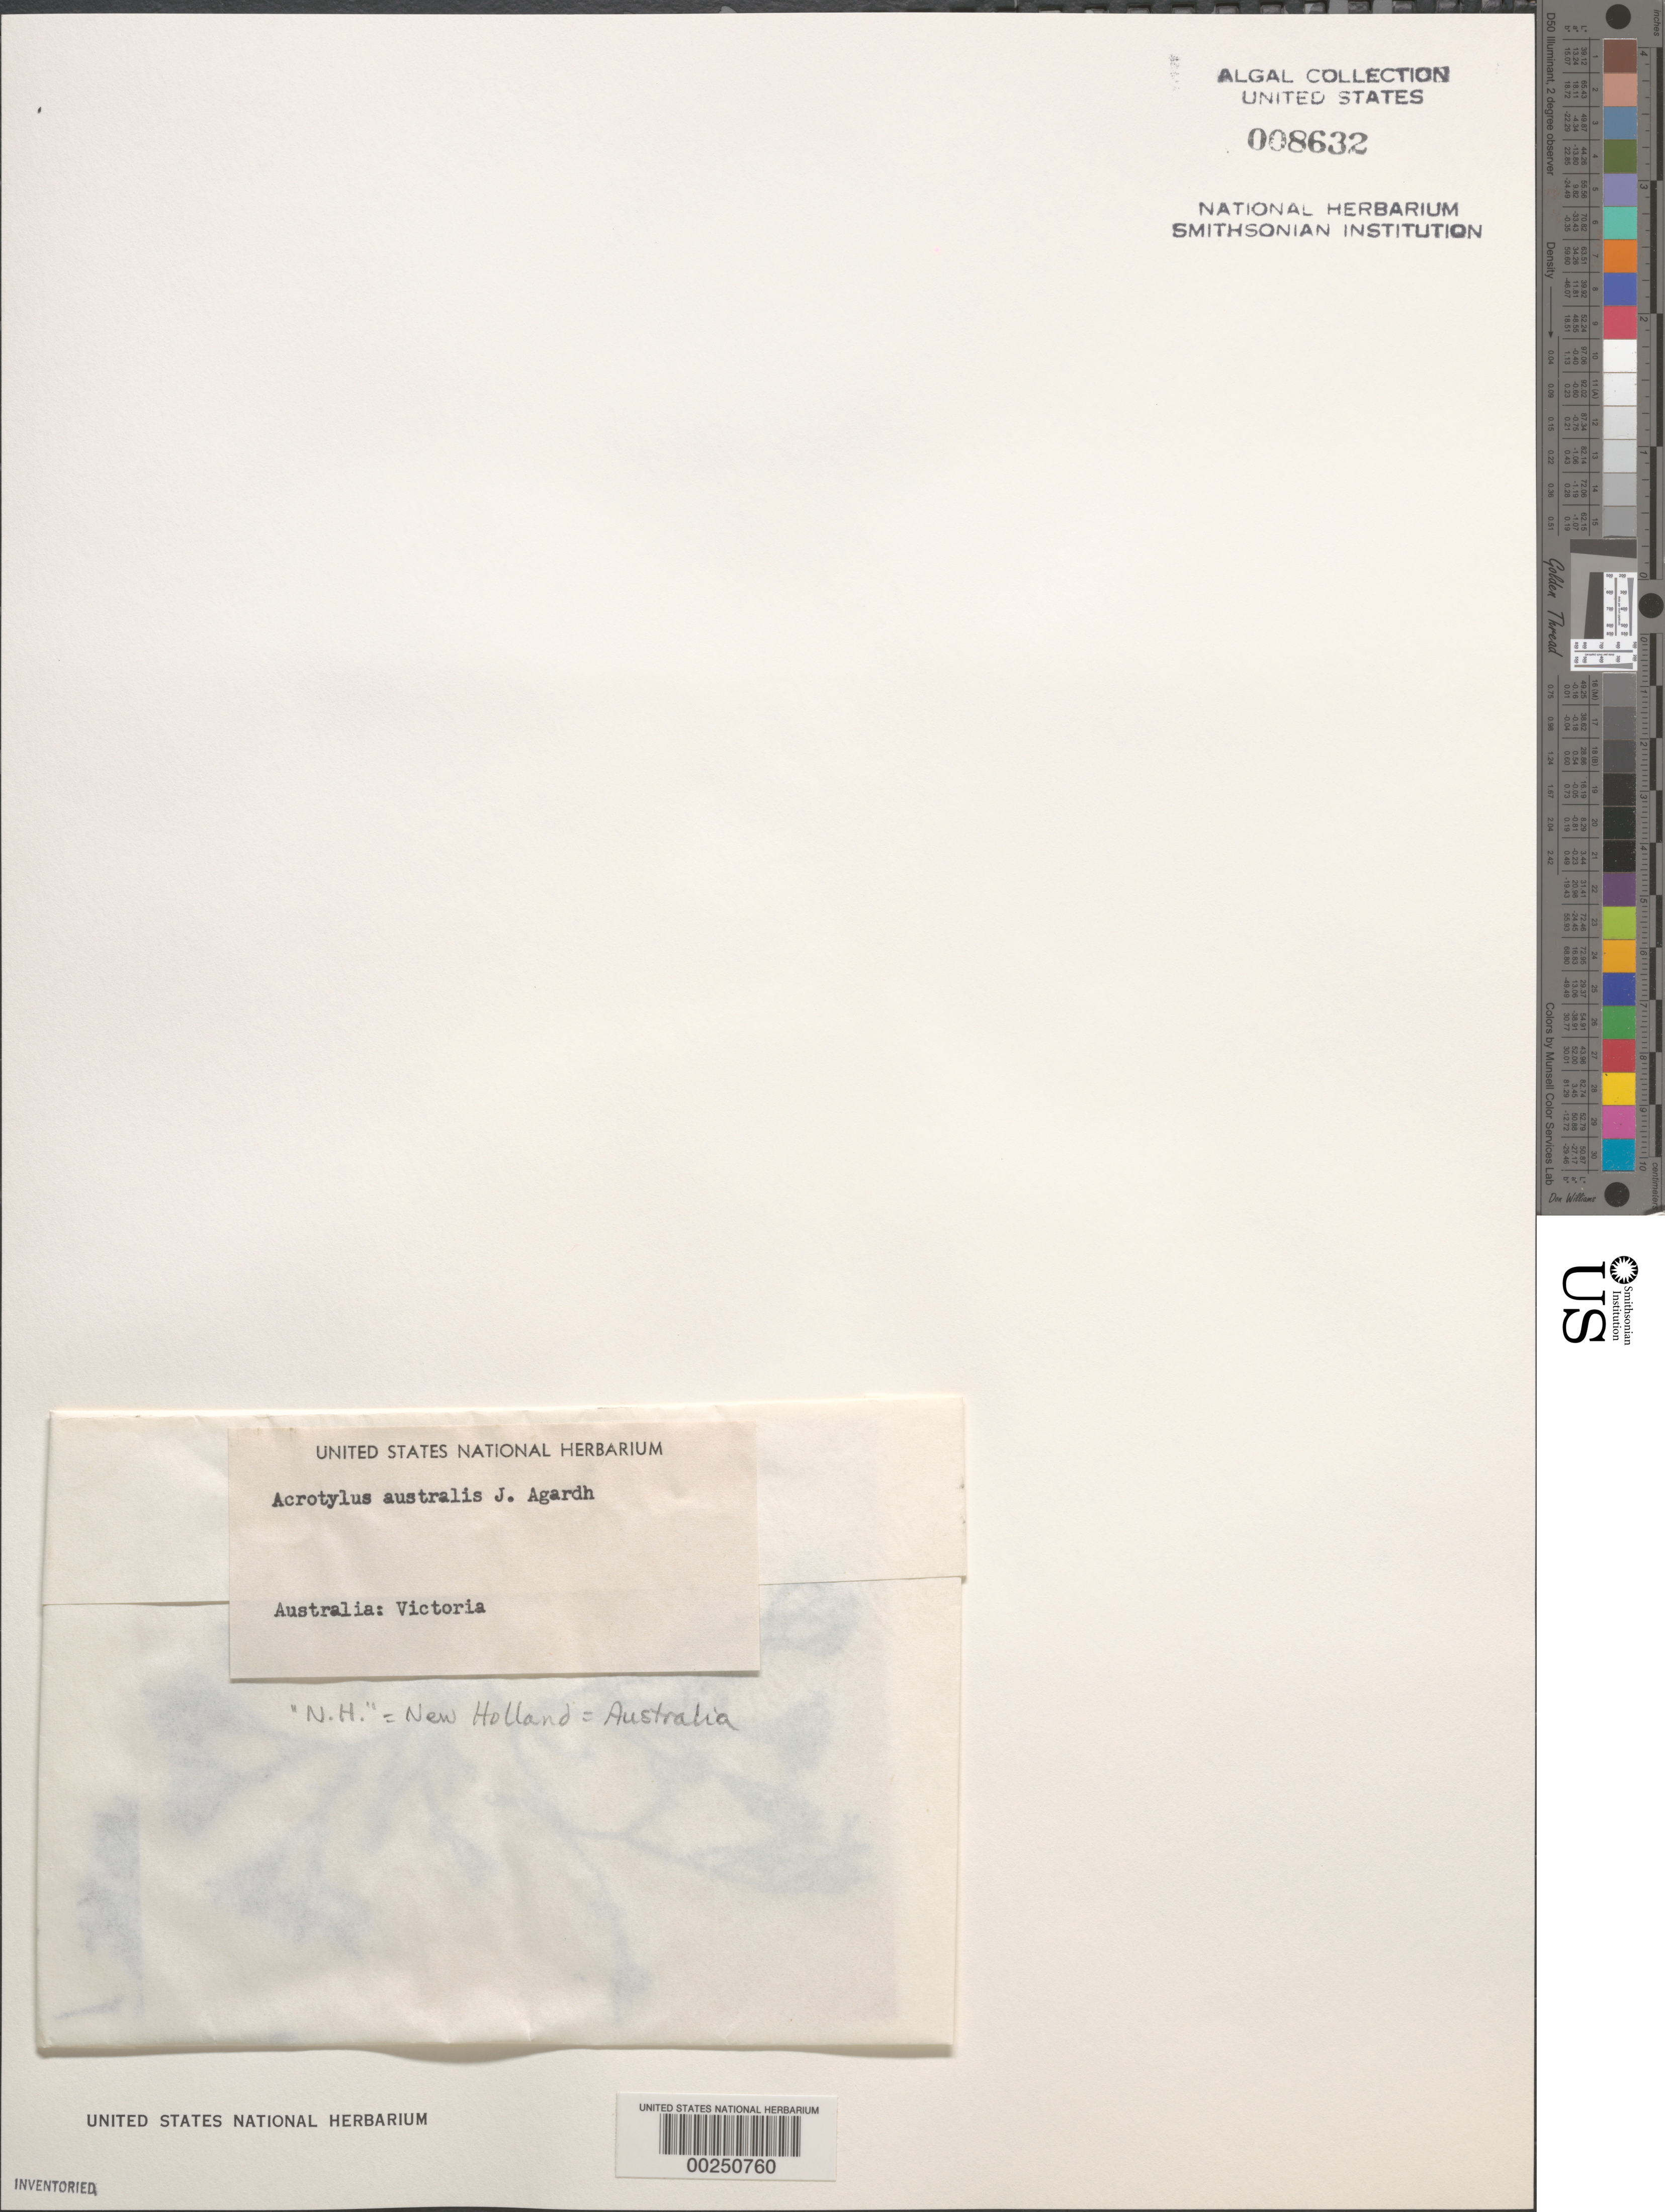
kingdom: Plantae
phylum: Rhodophyta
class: Florideophyceae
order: Gigartinales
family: Acrotylaceae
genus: Acrotylus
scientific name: Acrotylus australis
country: Australia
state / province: Victoria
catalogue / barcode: US 8632